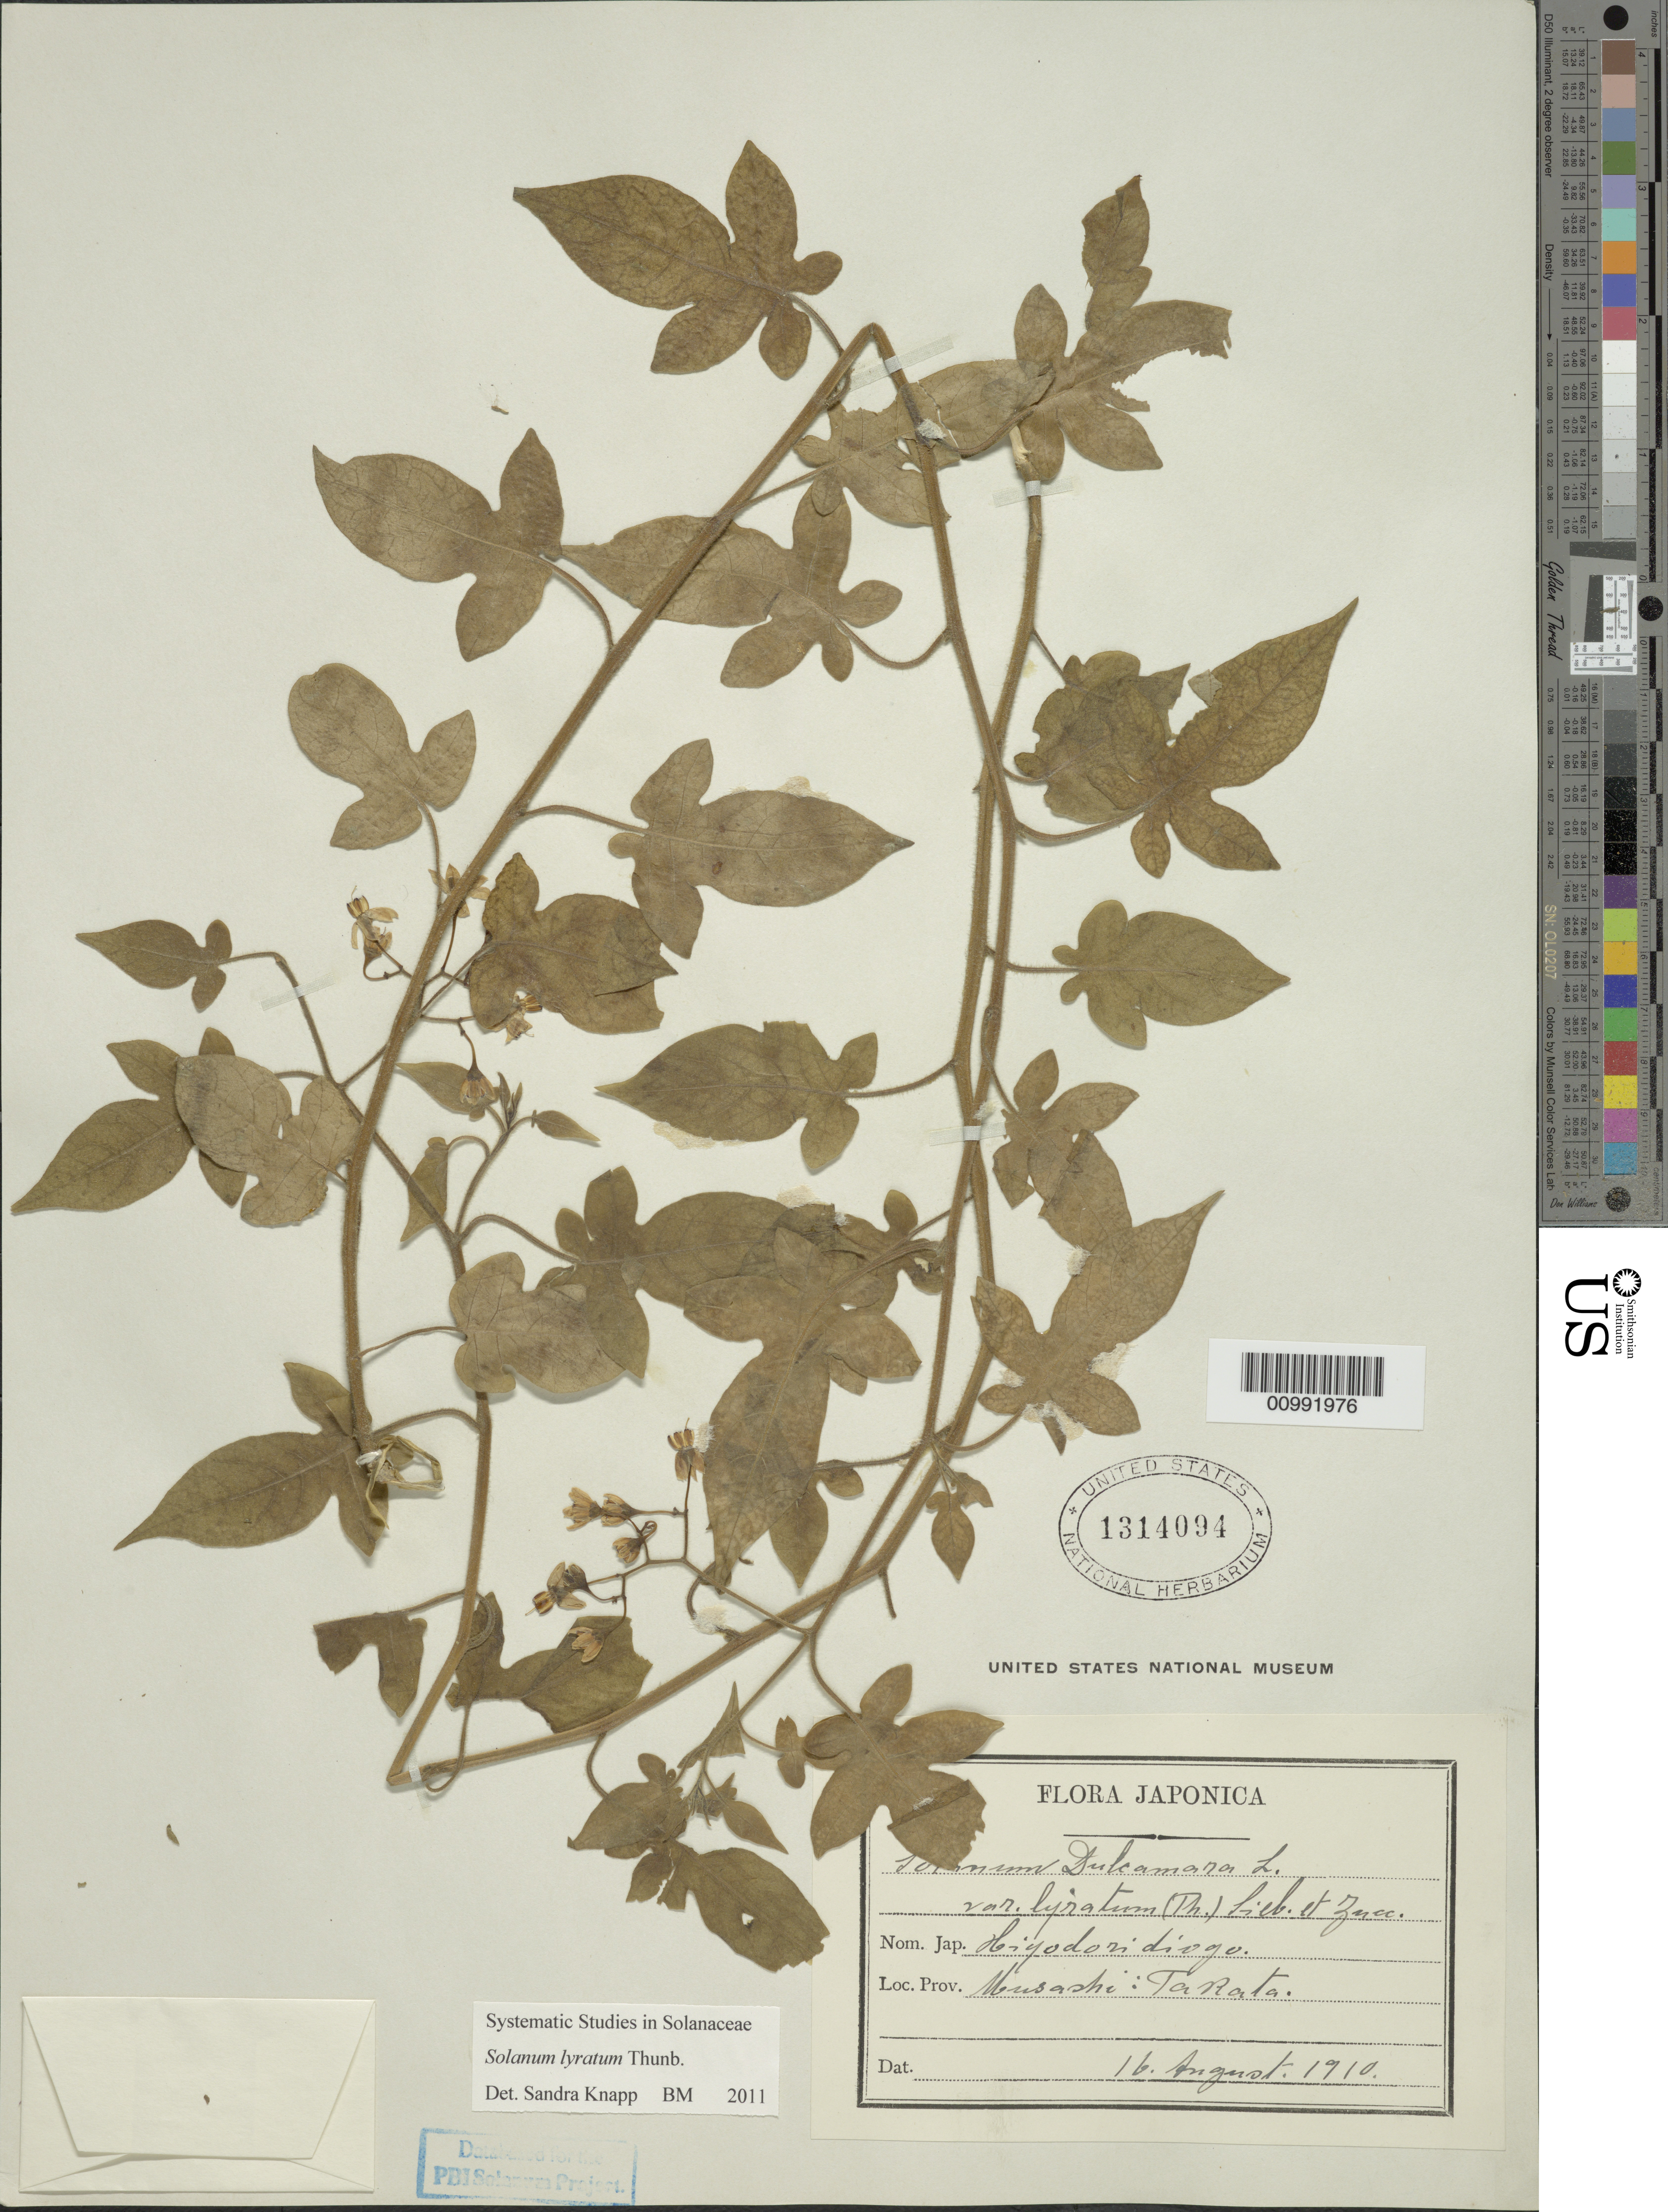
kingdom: Plantae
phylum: Tracheophyta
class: Magnoliopsida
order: Solanales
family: Solanaceae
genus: Solanum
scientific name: Solanum lyratum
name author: Thunb.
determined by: Knapp, S. D.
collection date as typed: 16 Aug 1910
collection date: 1910-08-16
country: Japan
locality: Musashi: Takata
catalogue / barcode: US 1314094